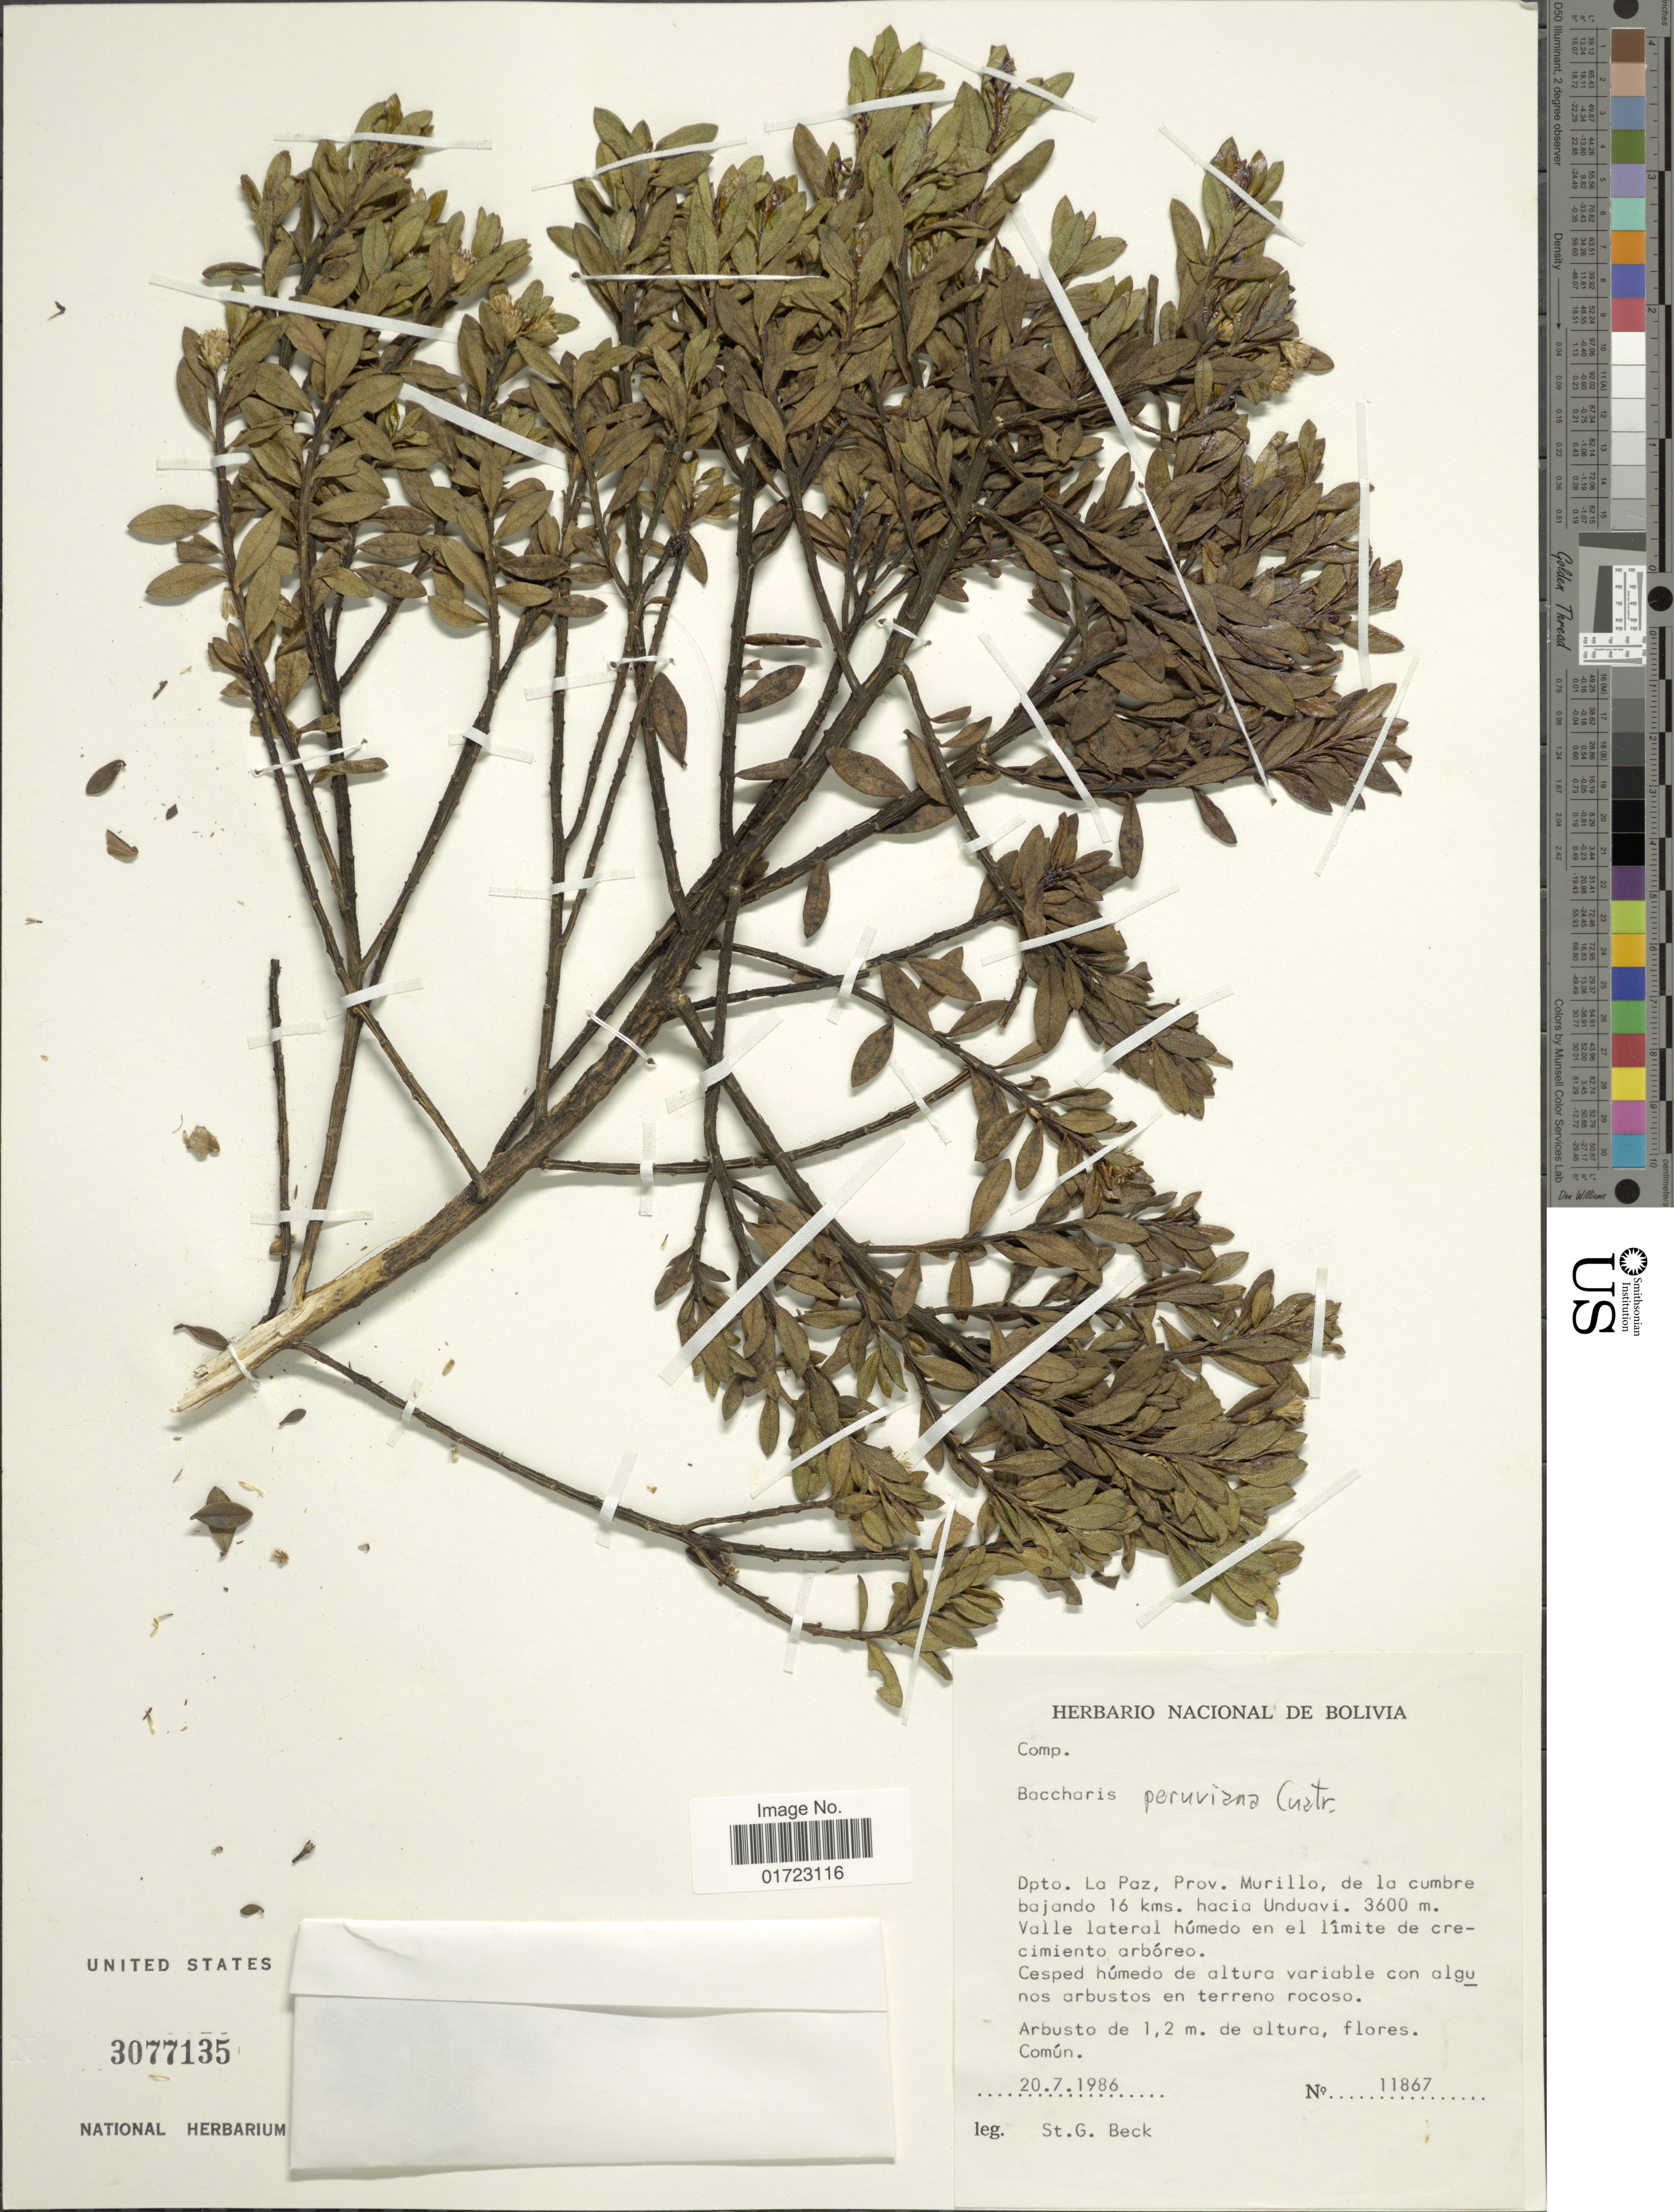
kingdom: Plantae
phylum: Tracheophyta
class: Magnoliopsida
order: Asterales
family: Asteraceae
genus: Baccharis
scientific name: Baccharis peruviana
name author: Cuatrec.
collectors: S. G. Beck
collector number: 11867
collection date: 1986-07-20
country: Bolivia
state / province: La Paz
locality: Prov. Murillo, de la cumbre bajando 16 kms. hacia Unduavi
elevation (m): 3600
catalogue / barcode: US 3077135